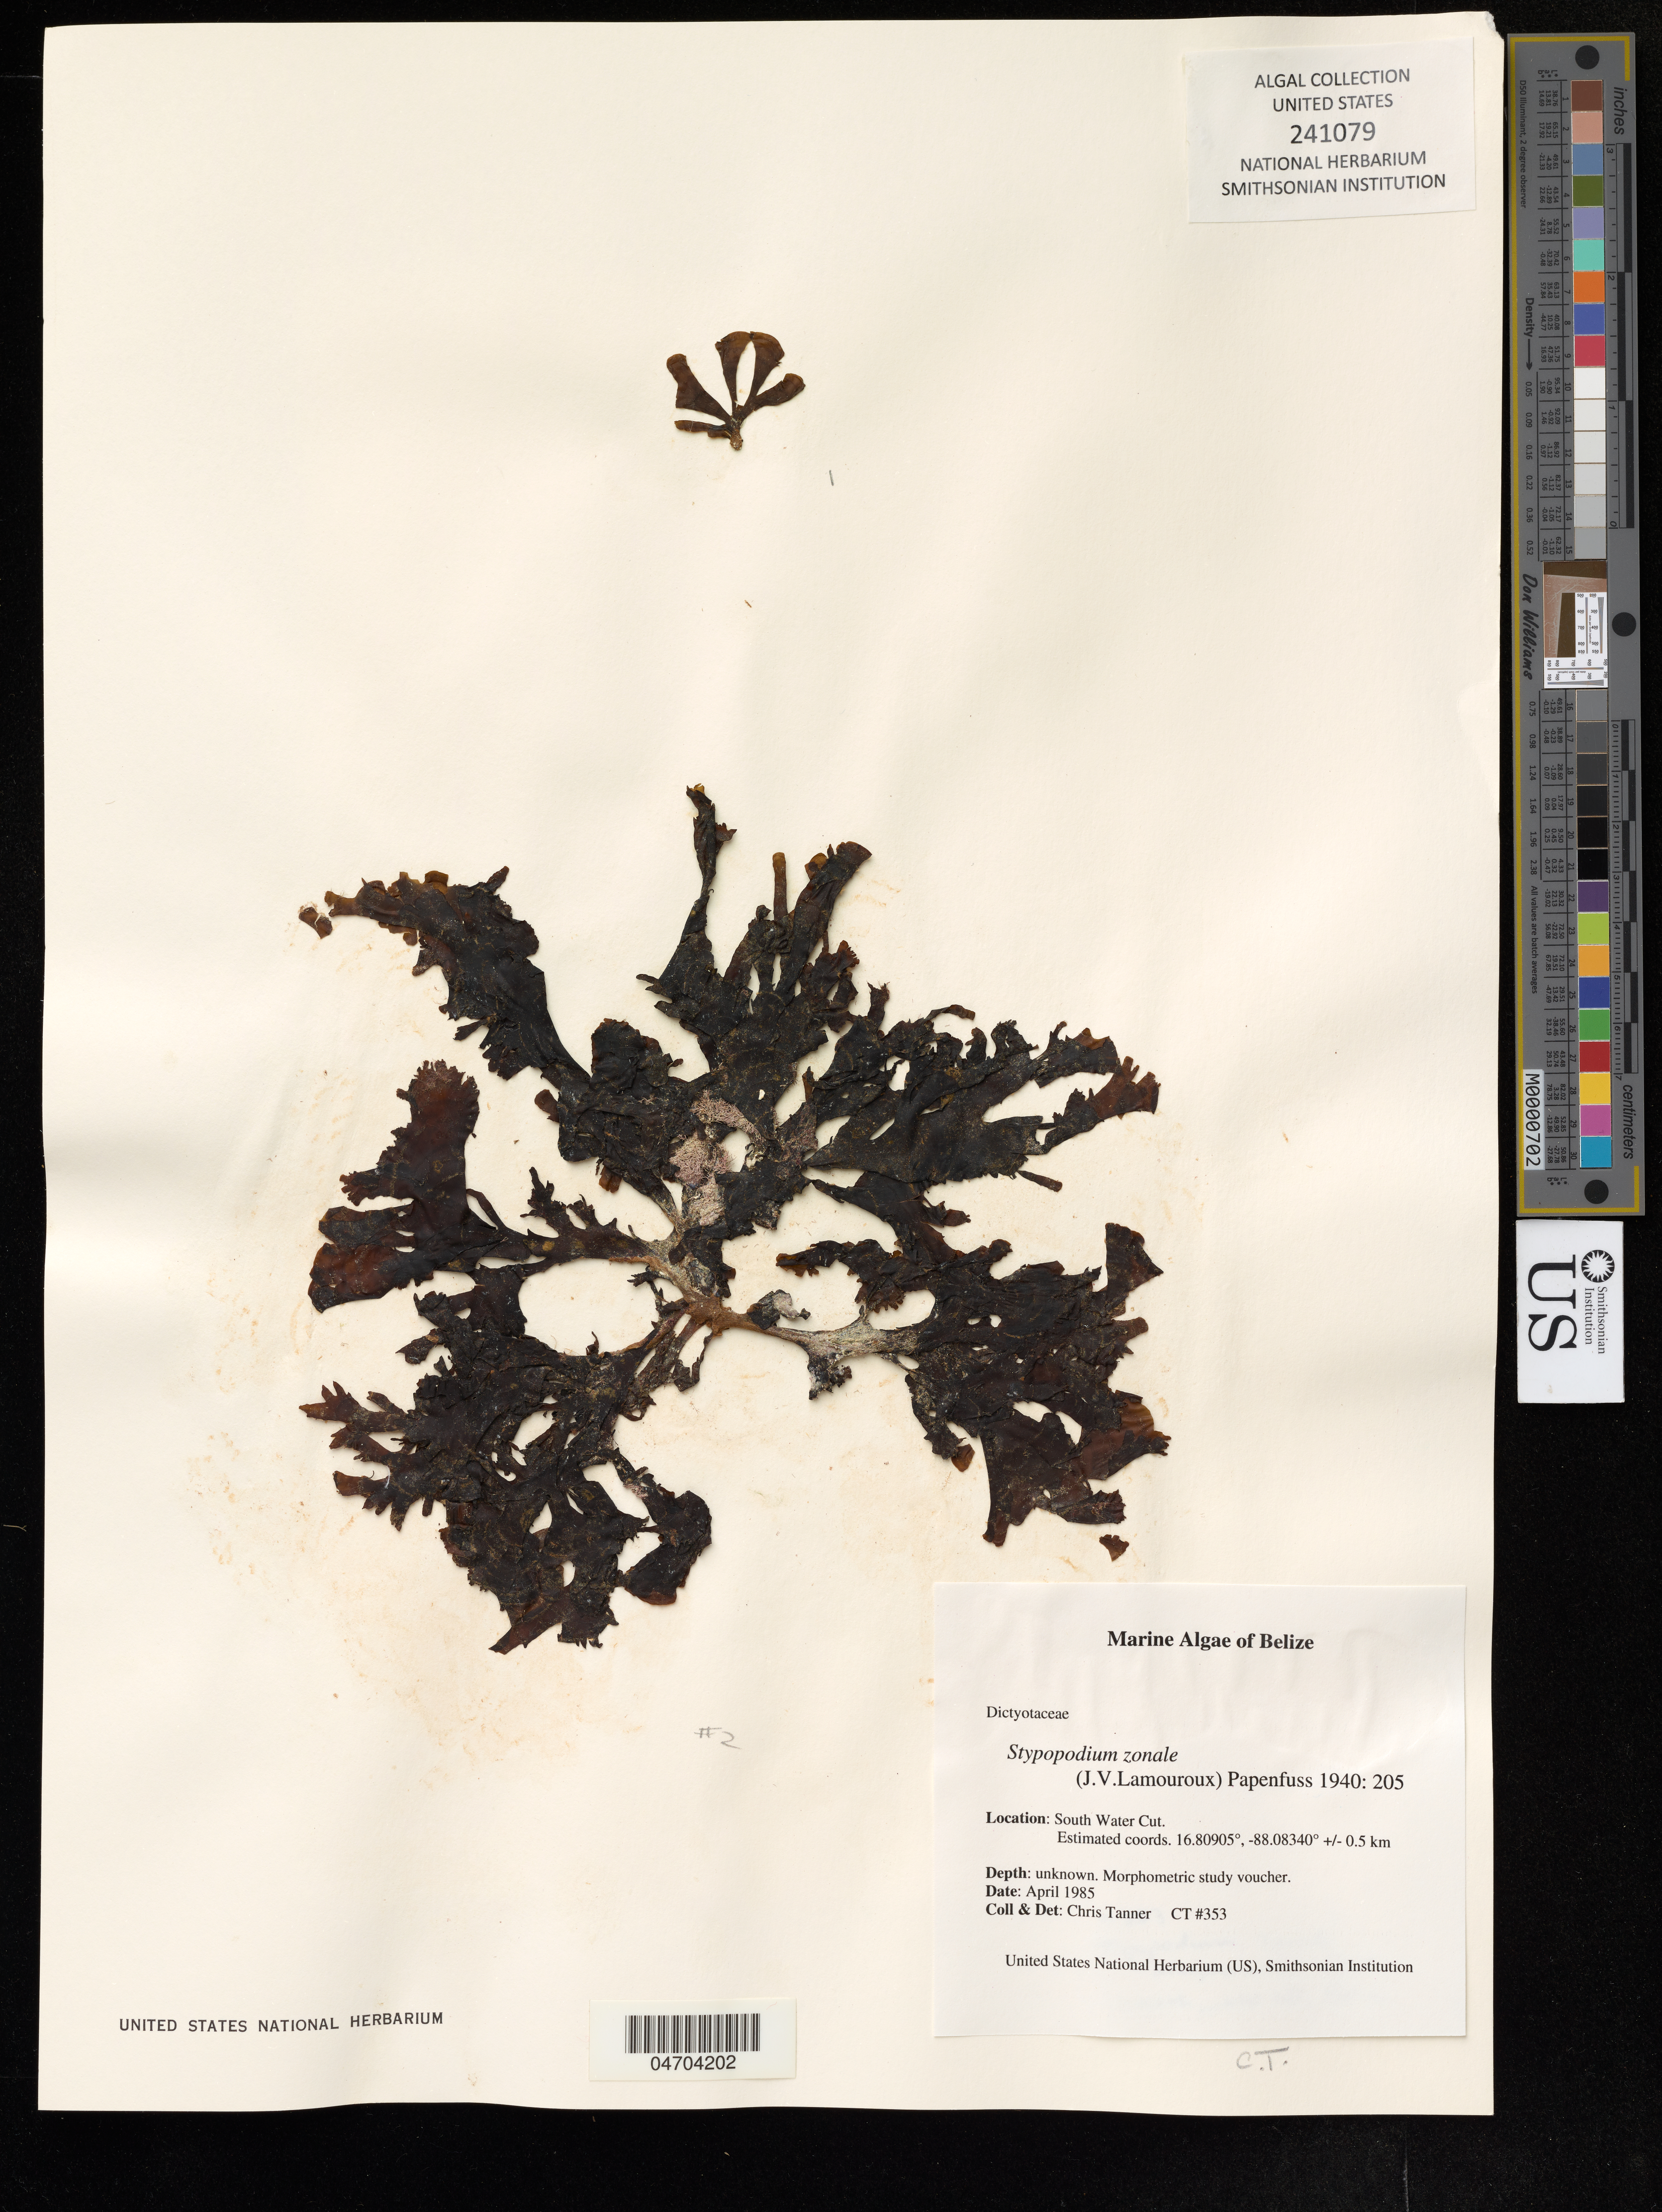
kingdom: Chromista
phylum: Ochrophyta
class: Phaeophyceae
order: Dictyotales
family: Dictyotaceae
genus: Stypopodium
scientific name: Stypopodium zonale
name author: (J.V.Lamouroux) Papenf.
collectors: C. Tanner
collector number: CT353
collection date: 1985-04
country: Belize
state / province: Belize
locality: South Water Cut.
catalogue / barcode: US 241079